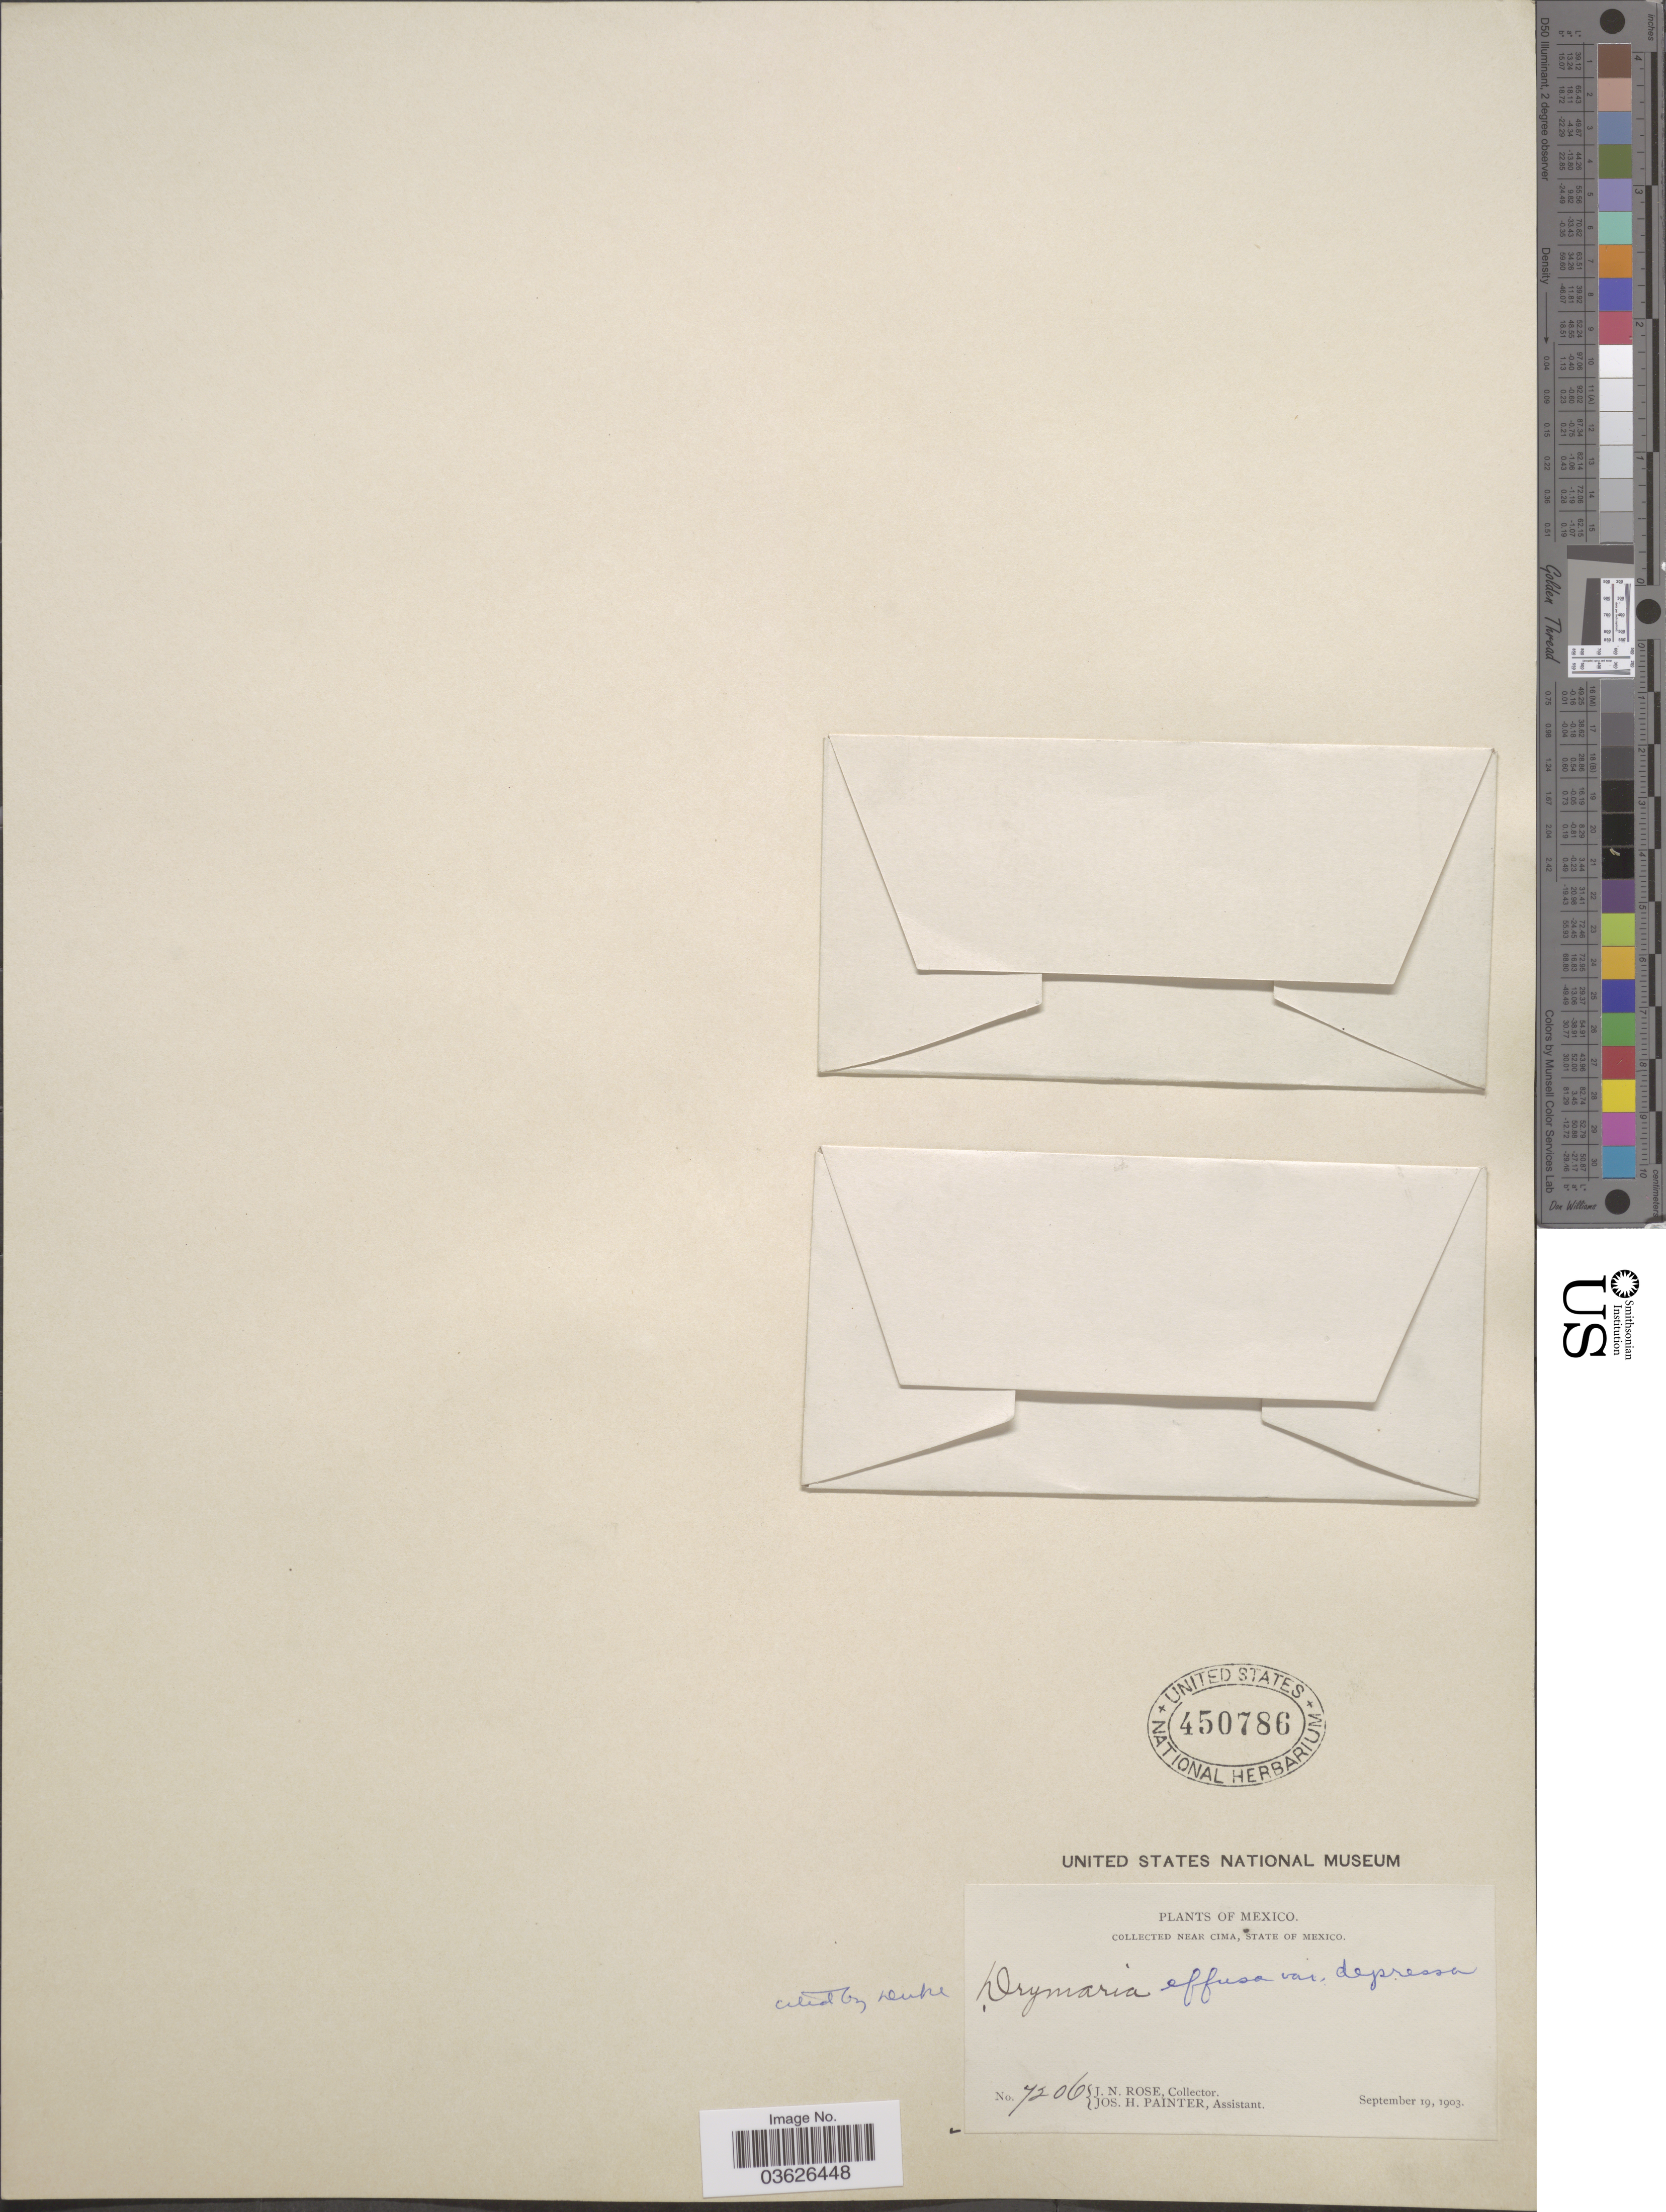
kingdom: Plantae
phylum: Tracheophyta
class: Magnoliopsida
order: Caryophyllales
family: Caryophyllaceae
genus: Drymaria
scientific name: Drymaria effusa var. depressa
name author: (Greene) J.A. Duke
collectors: J. N. Rose & J. H. Painter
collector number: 7206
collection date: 1903-09-19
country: Mexico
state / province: México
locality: Near Cima.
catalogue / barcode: US 450786